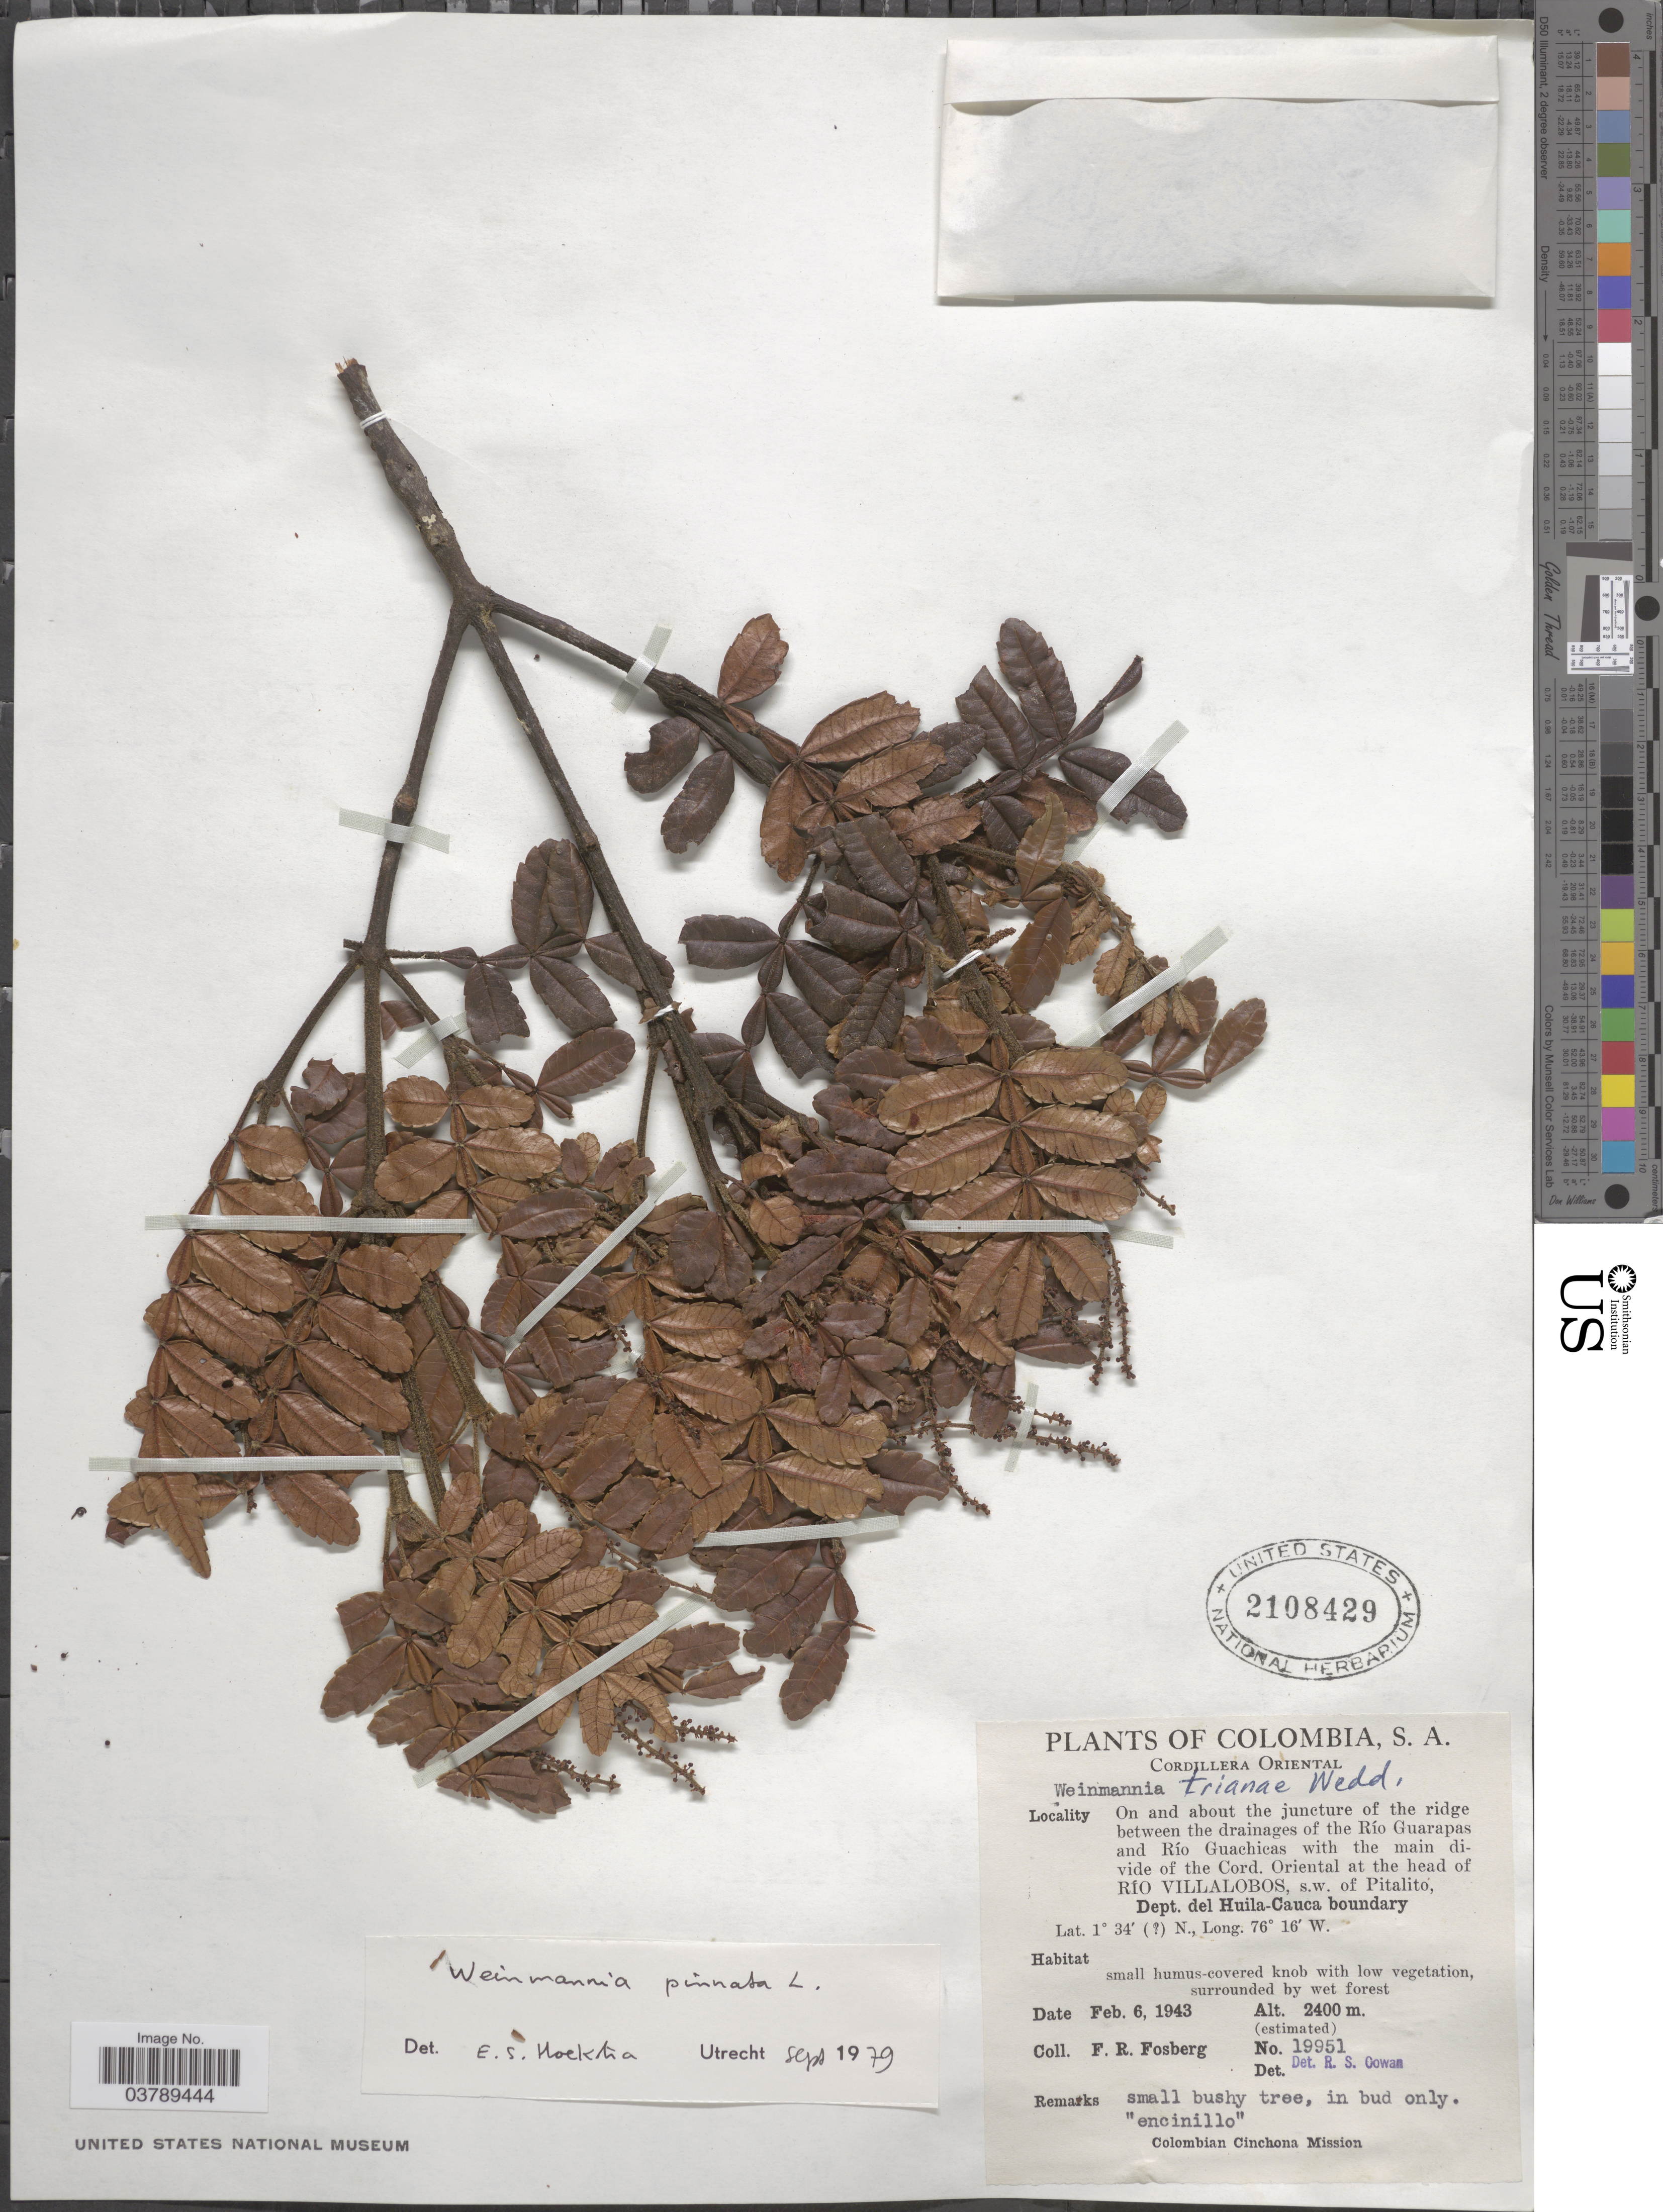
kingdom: Plantae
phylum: Tracheophyta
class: Magnoliopsida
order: Oxalidales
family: Cunoniaceae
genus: Weinmannia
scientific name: Weinmannia pinnata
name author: L.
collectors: F. R. Fosberg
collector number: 19951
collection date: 1943-02-06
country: Colombia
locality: Cordillera Oriental. On and about the juncture of the ridge between the drainages of the Río Guarapas and Río Guachicas with the main divide of the Cord. Oriental at the head of Río Villalobos, s.w. of Pitalito. Dept. del Huila-Cauca boundary.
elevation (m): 2400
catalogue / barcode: US 2108429